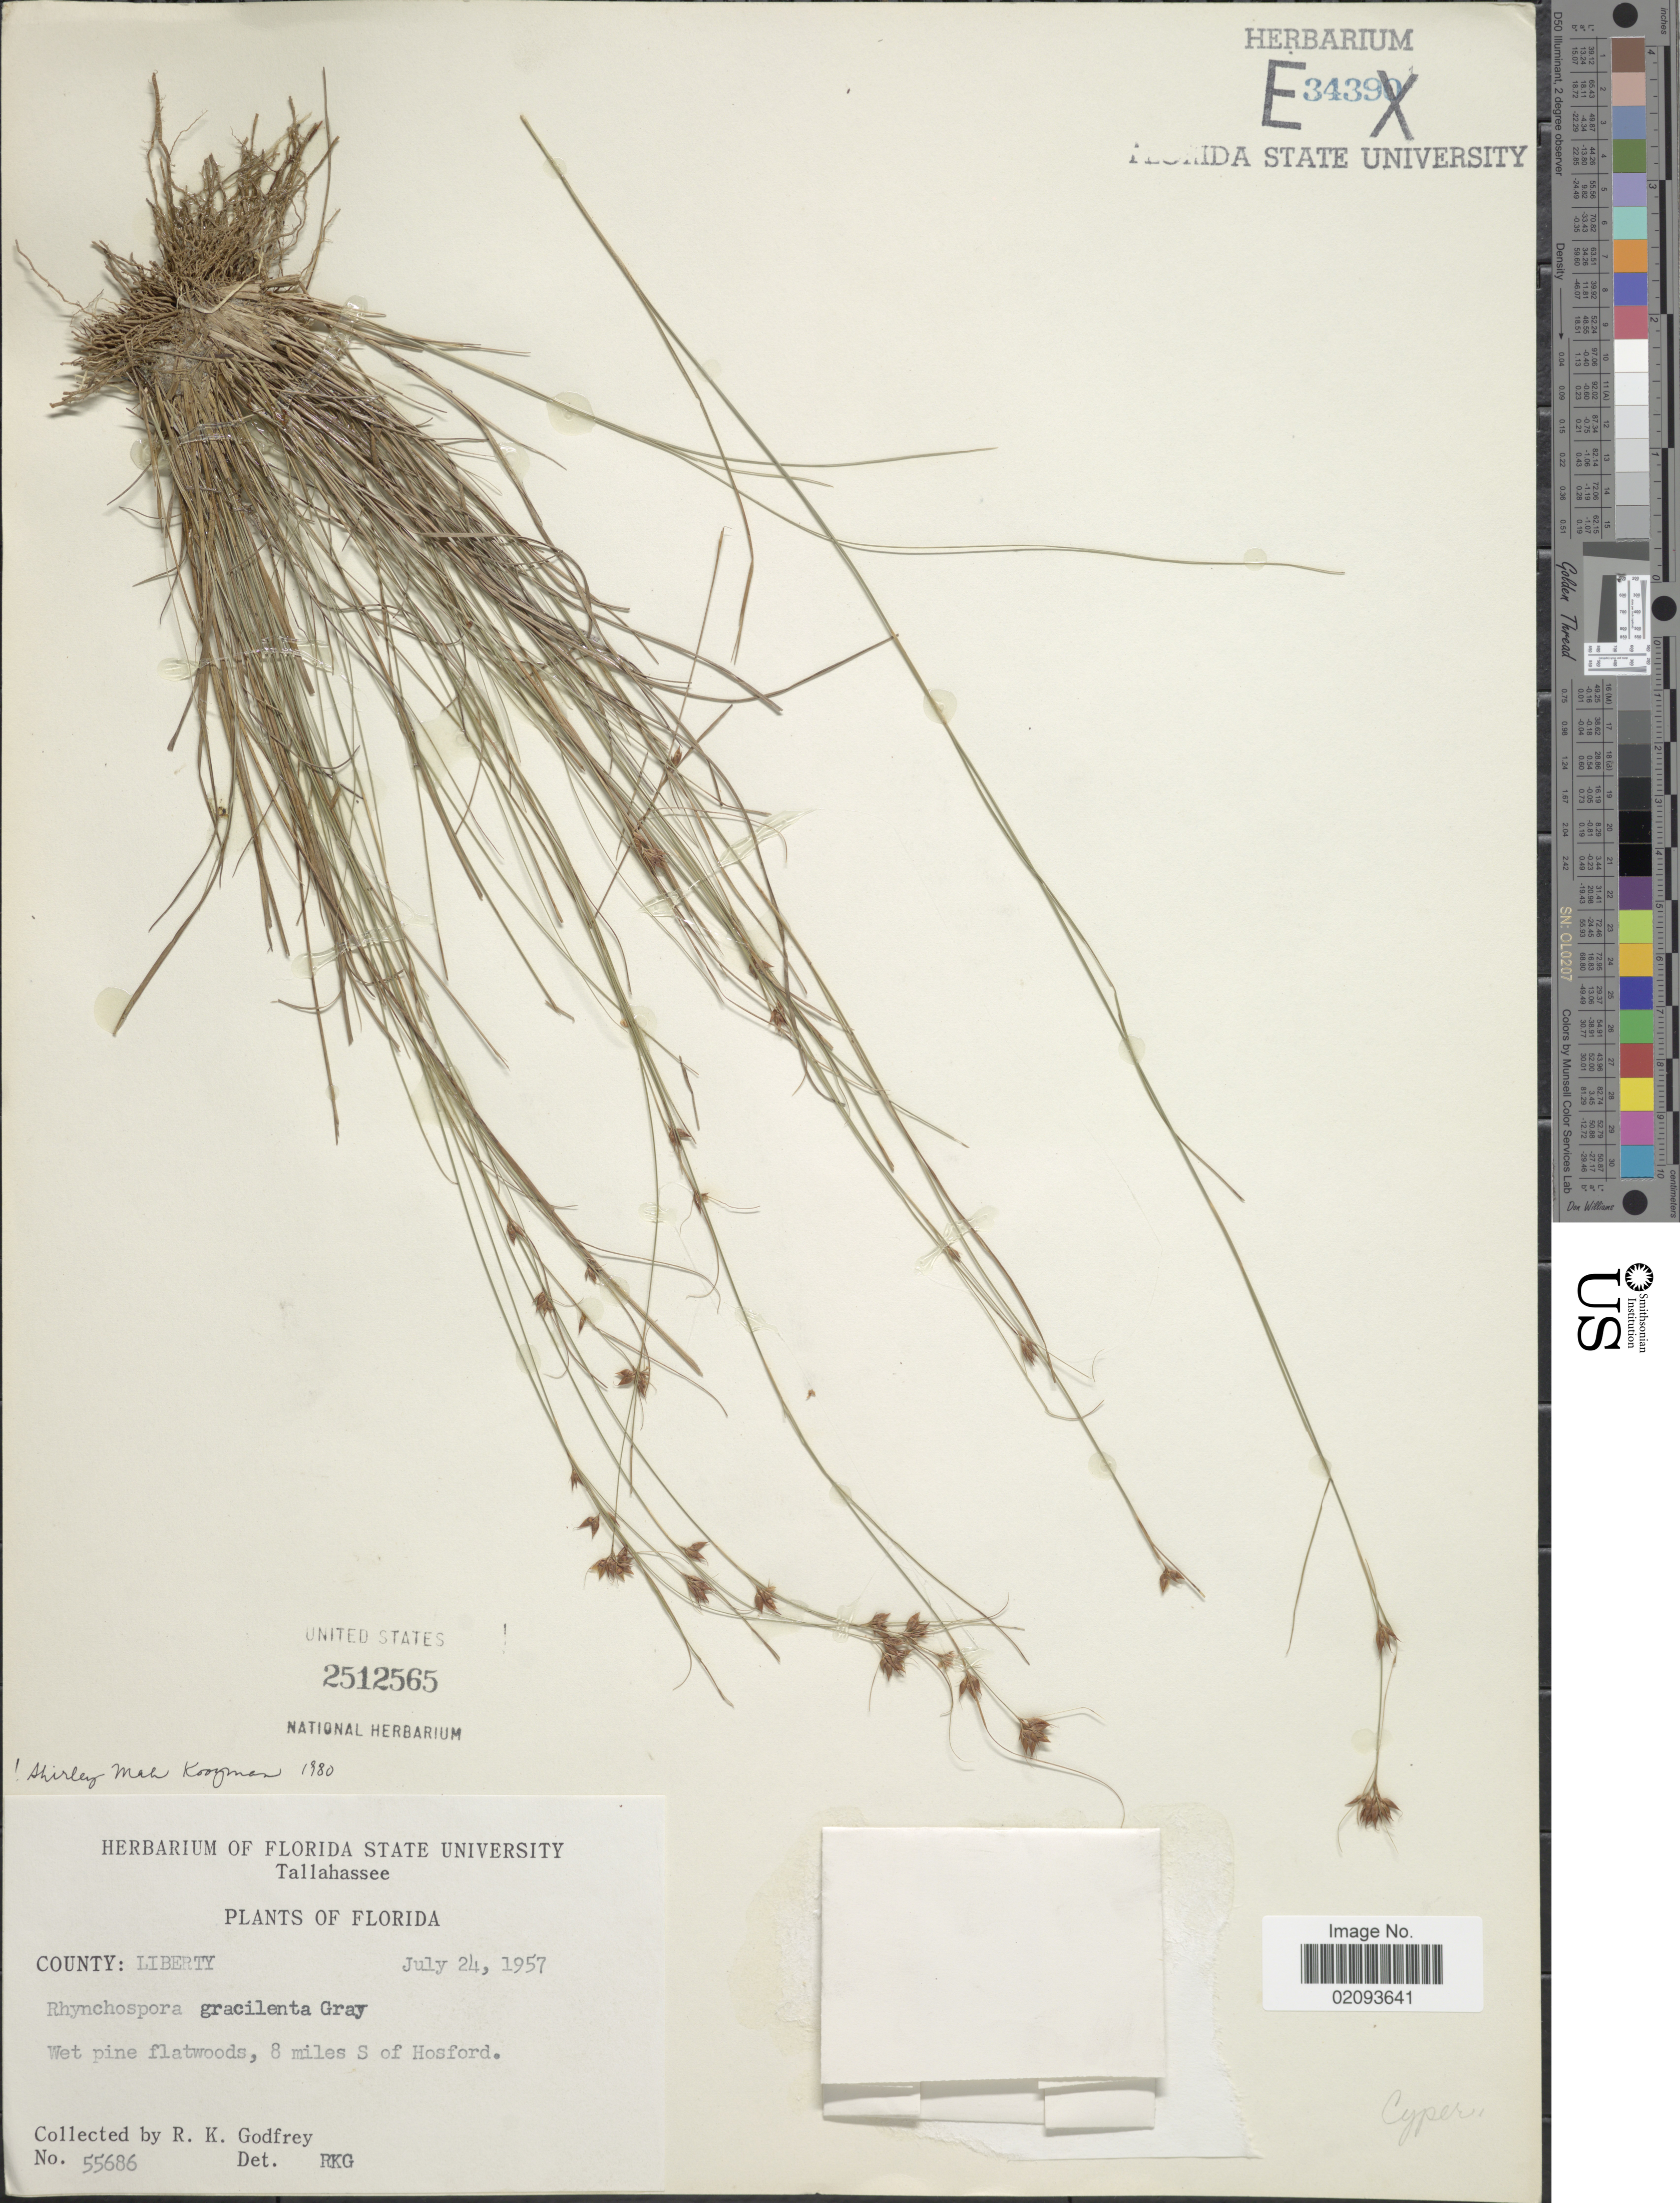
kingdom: Plantae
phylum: Tracheophyta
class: Liliopsida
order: Poales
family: Cyperaceae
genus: Rhynchospora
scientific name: Rhynchospora gracilenta A. Gray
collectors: R. K. Godfrey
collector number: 55686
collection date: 1957-07-24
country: United States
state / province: Florida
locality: County: Liberty. Wet pine flatwoods, 8 miles S of Hosford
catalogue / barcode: US 2512565